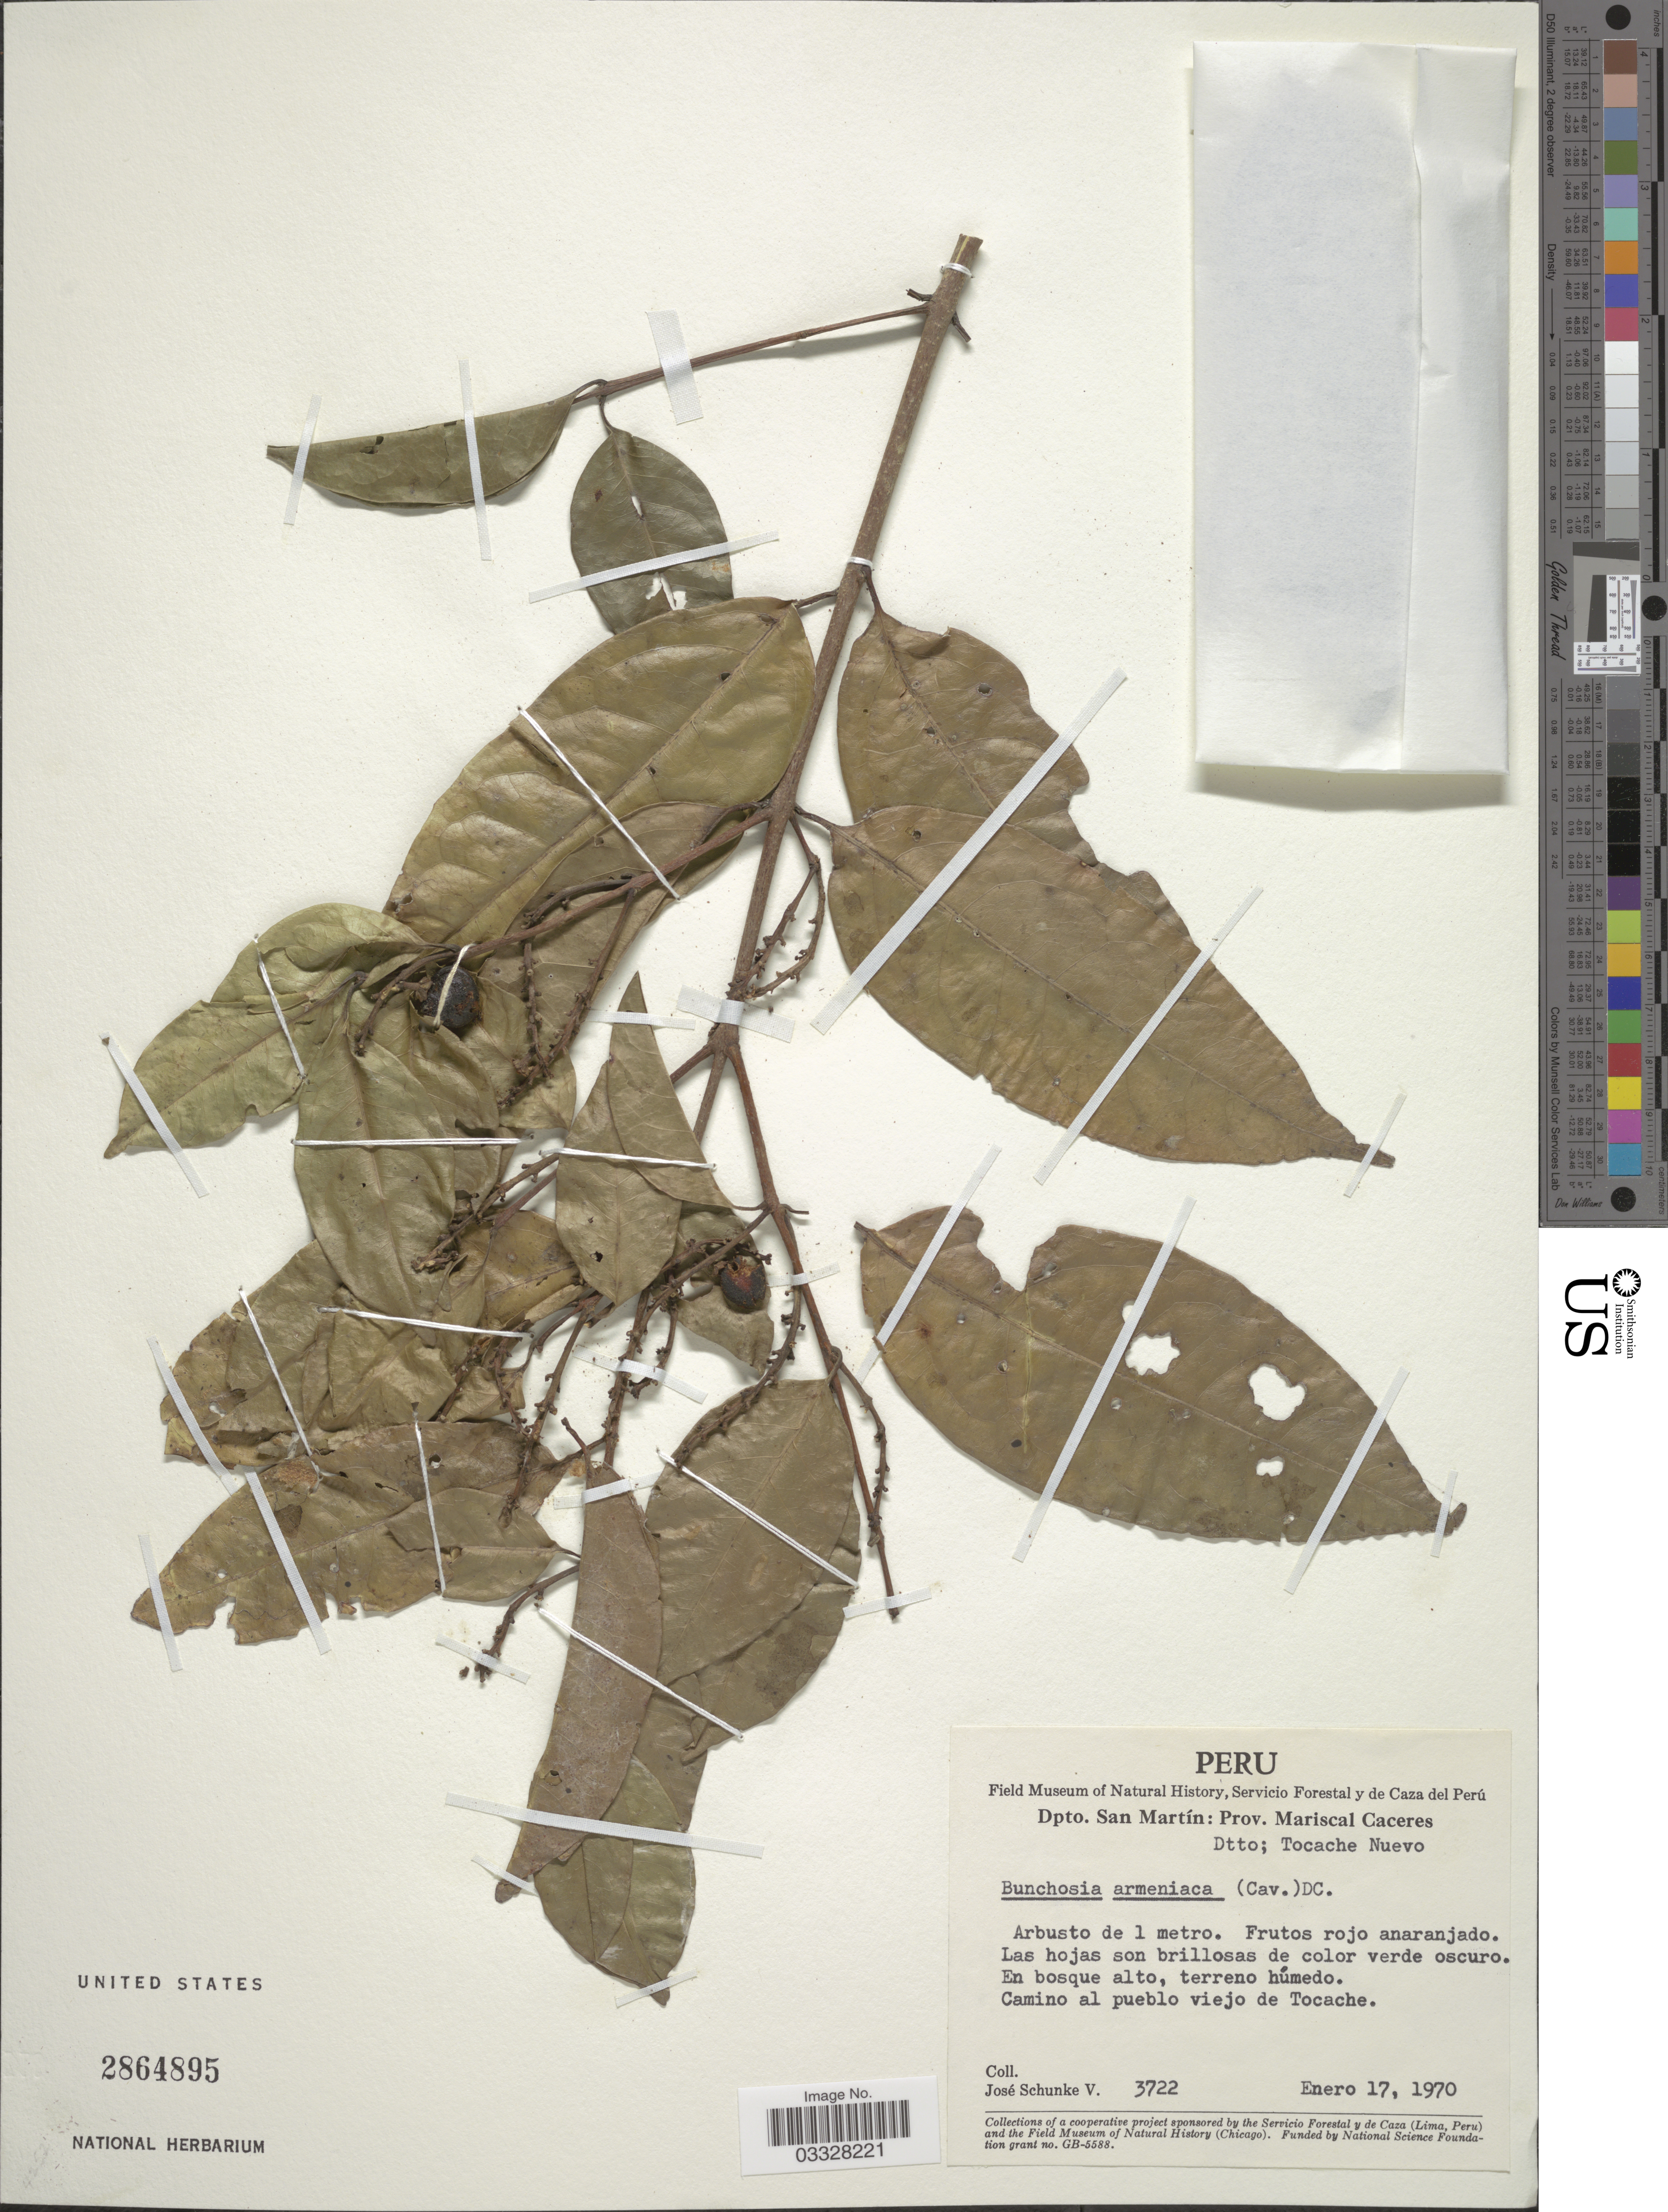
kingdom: Plantae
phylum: Tracheophyta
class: Magnoliopsida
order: Malpighiales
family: Malpighiaceae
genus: Bunchosia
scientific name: Bunchosia armeniaca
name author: (Cav.) DC.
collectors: J. Schunke Vigo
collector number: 3722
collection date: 1970-01-17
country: Peru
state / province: San Martín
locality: Dpto. San Martín: Prov. Mariscal Caceres. Dtto; Tocache Nuevo. Camino al pueblo viejo de Tocache.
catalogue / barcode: US 2864895